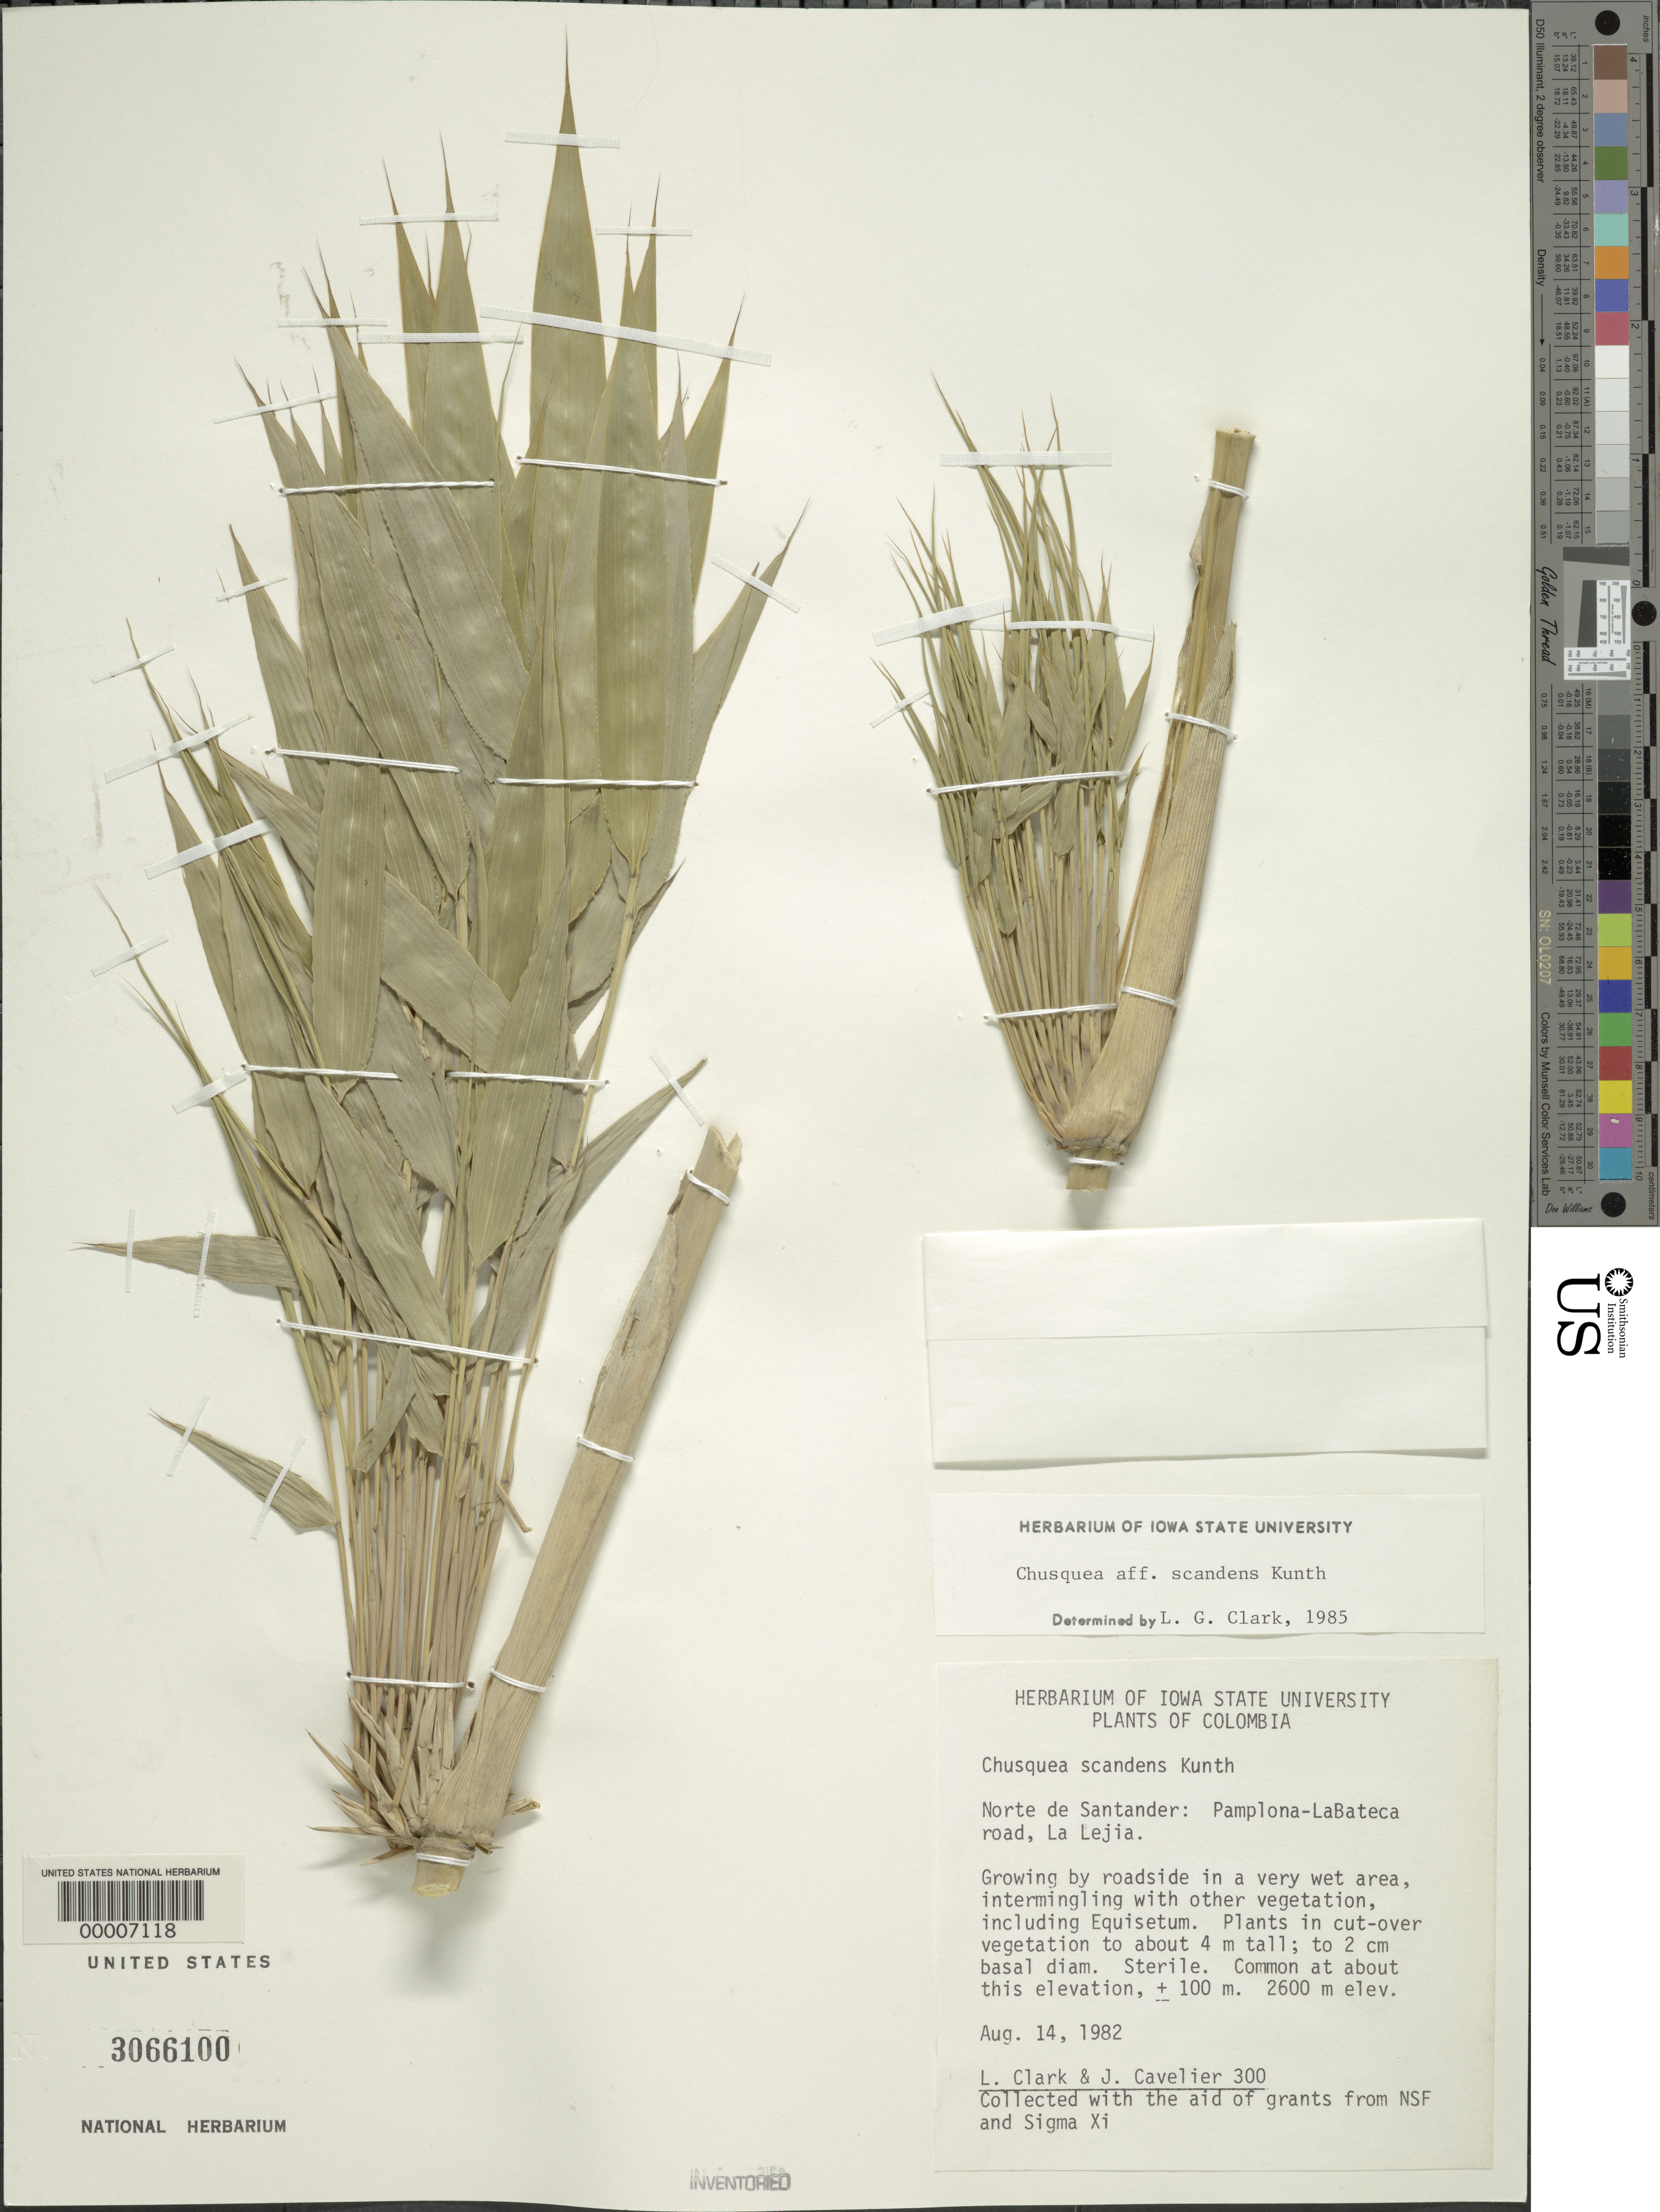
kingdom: Plantae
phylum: Tracheophyta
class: Liliopsida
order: Poales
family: Poaceae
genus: Chusquea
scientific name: Chusquea scandens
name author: Kunth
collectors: L. G. Clark & J. Cavelier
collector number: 300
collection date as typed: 14 Aug 1982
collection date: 1982-08-14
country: Colombia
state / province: Norte de Santander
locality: Pamplona-la Bateca road, la Lejia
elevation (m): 2600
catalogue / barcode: US 3066100